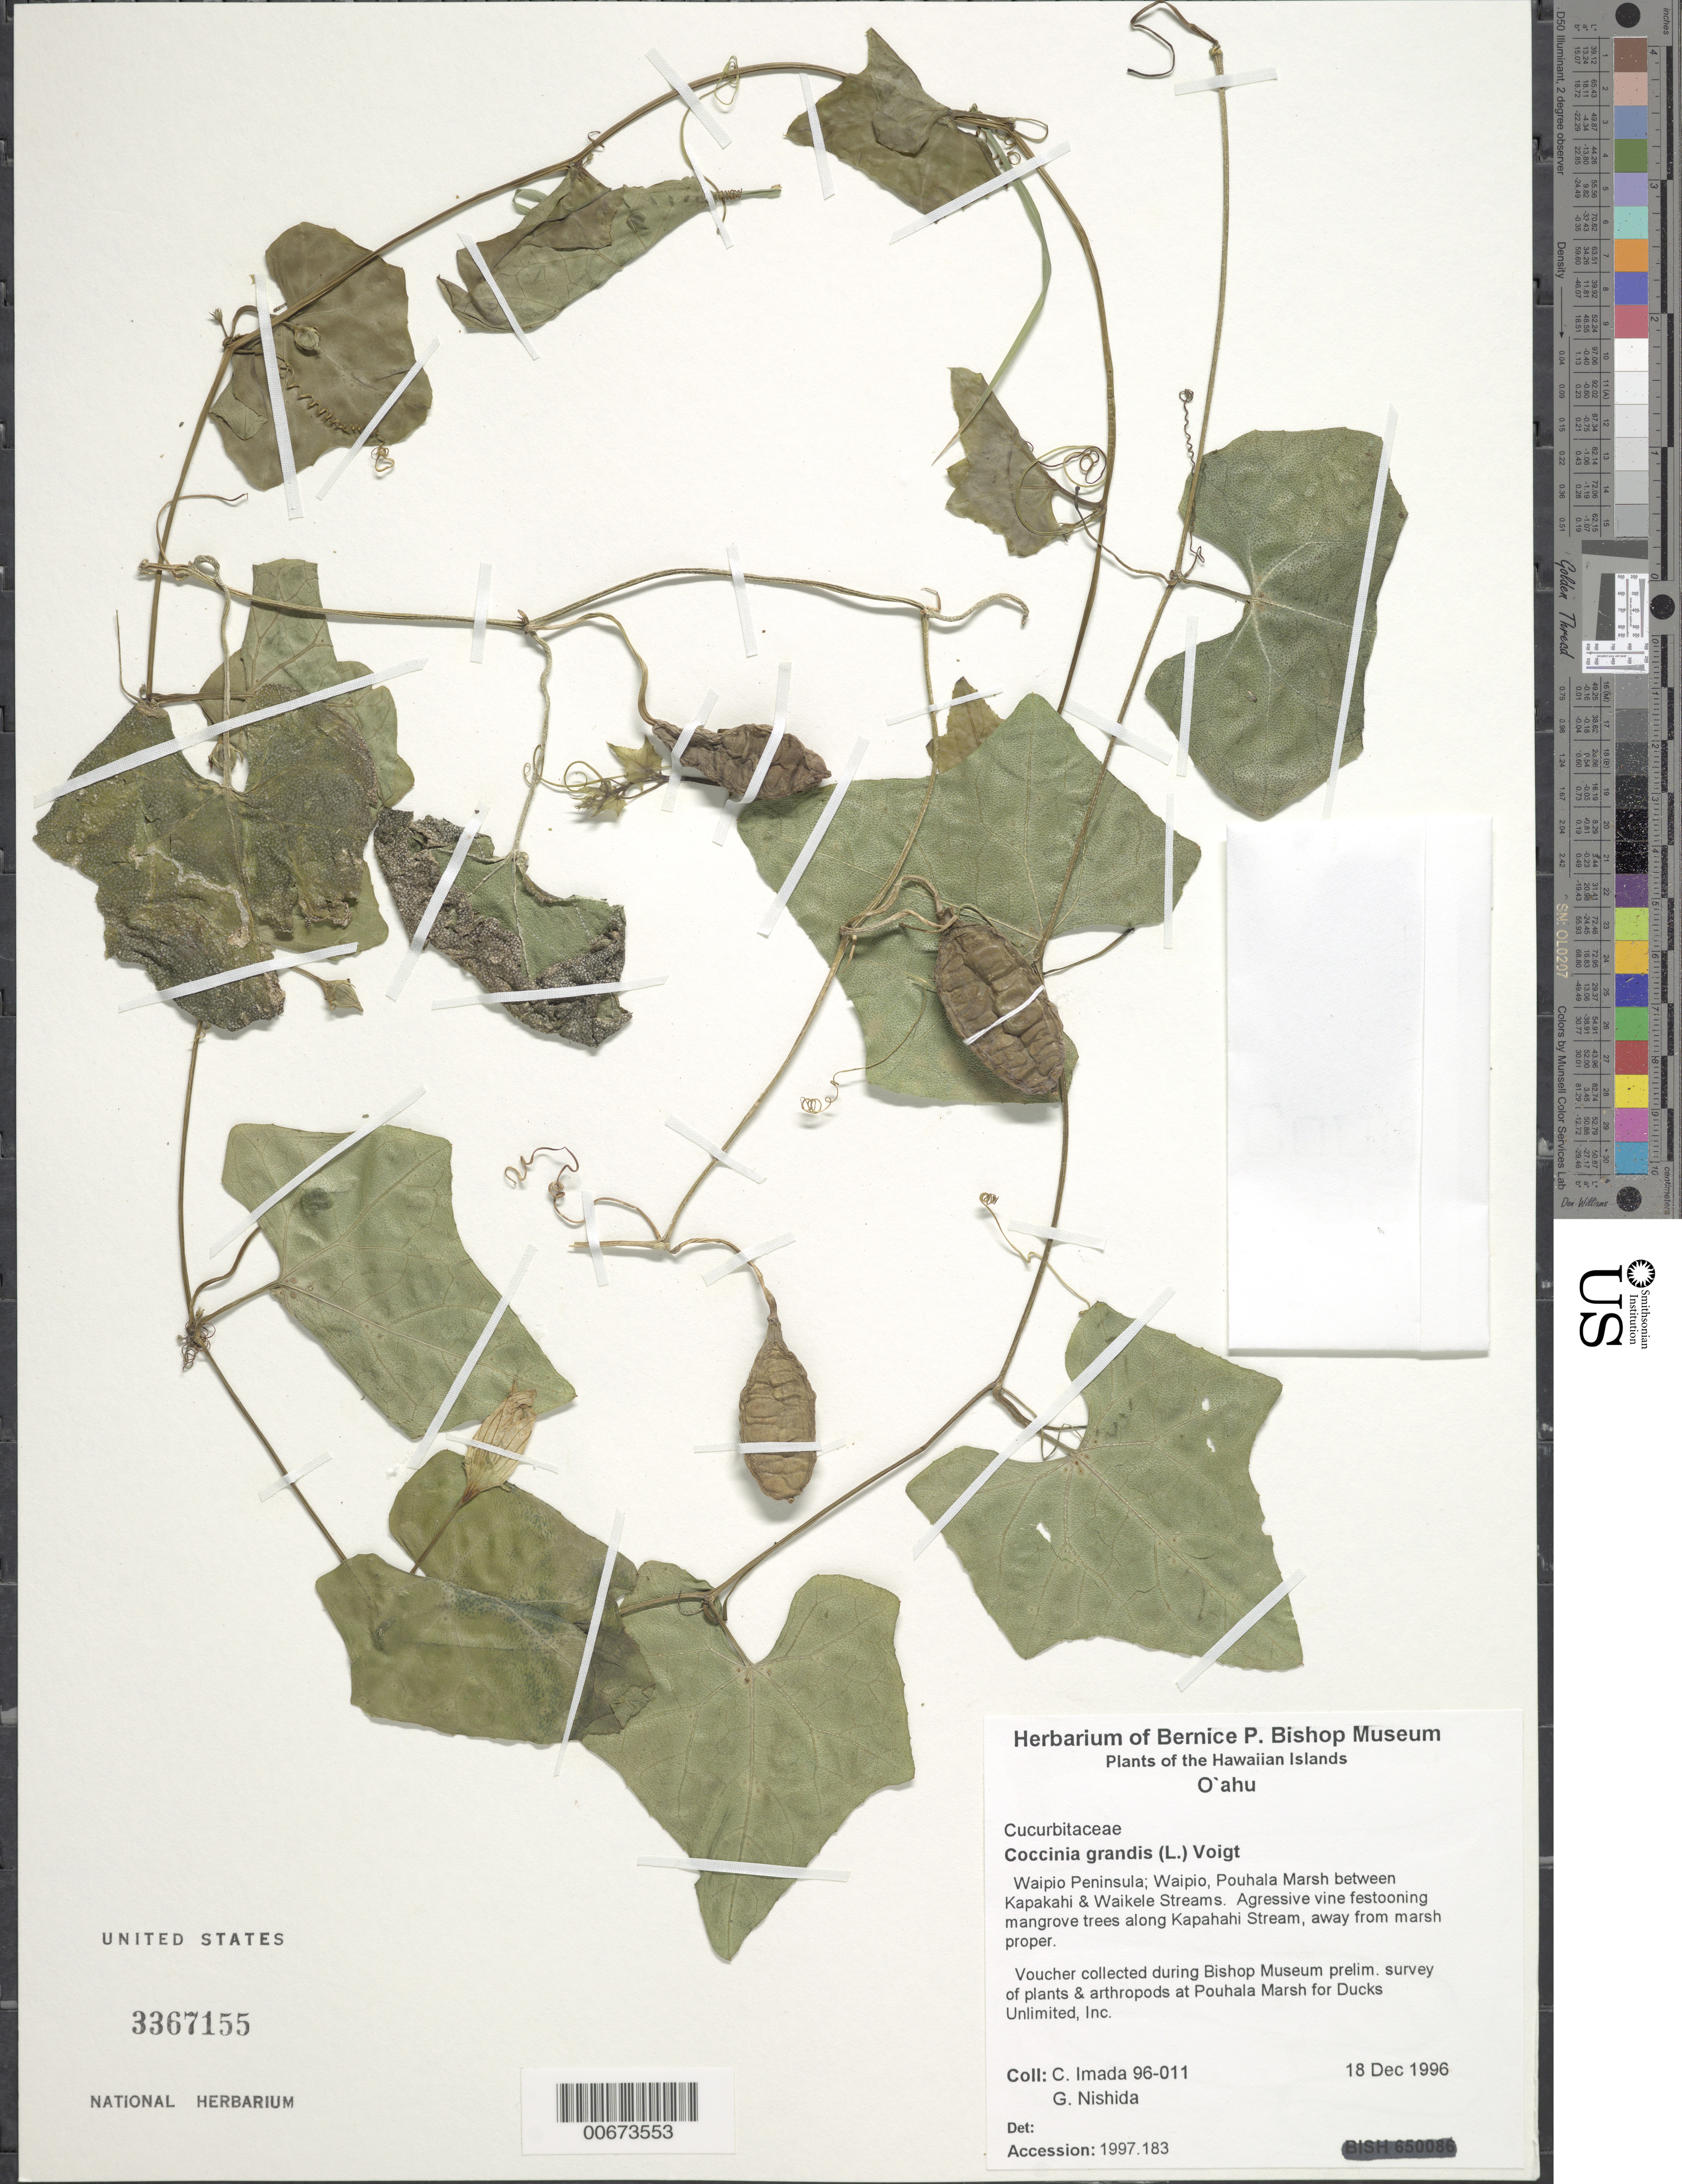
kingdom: Plantae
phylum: Tracheophyta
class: Magnoliopsida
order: Cucurbitales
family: Cucurbitaceae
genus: Coccinia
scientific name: Coccinia grandis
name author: (L.) Voigt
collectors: C. Imada & G. Nishida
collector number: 96-011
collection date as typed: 18 Dec 1996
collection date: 1996-12-18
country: United States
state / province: Hawaii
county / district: Honolulu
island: Oahu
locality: Waipio Peninsula, Waipio, Pouhala Marsh between Kapakahi & Waikele Streams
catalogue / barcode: US 3367155